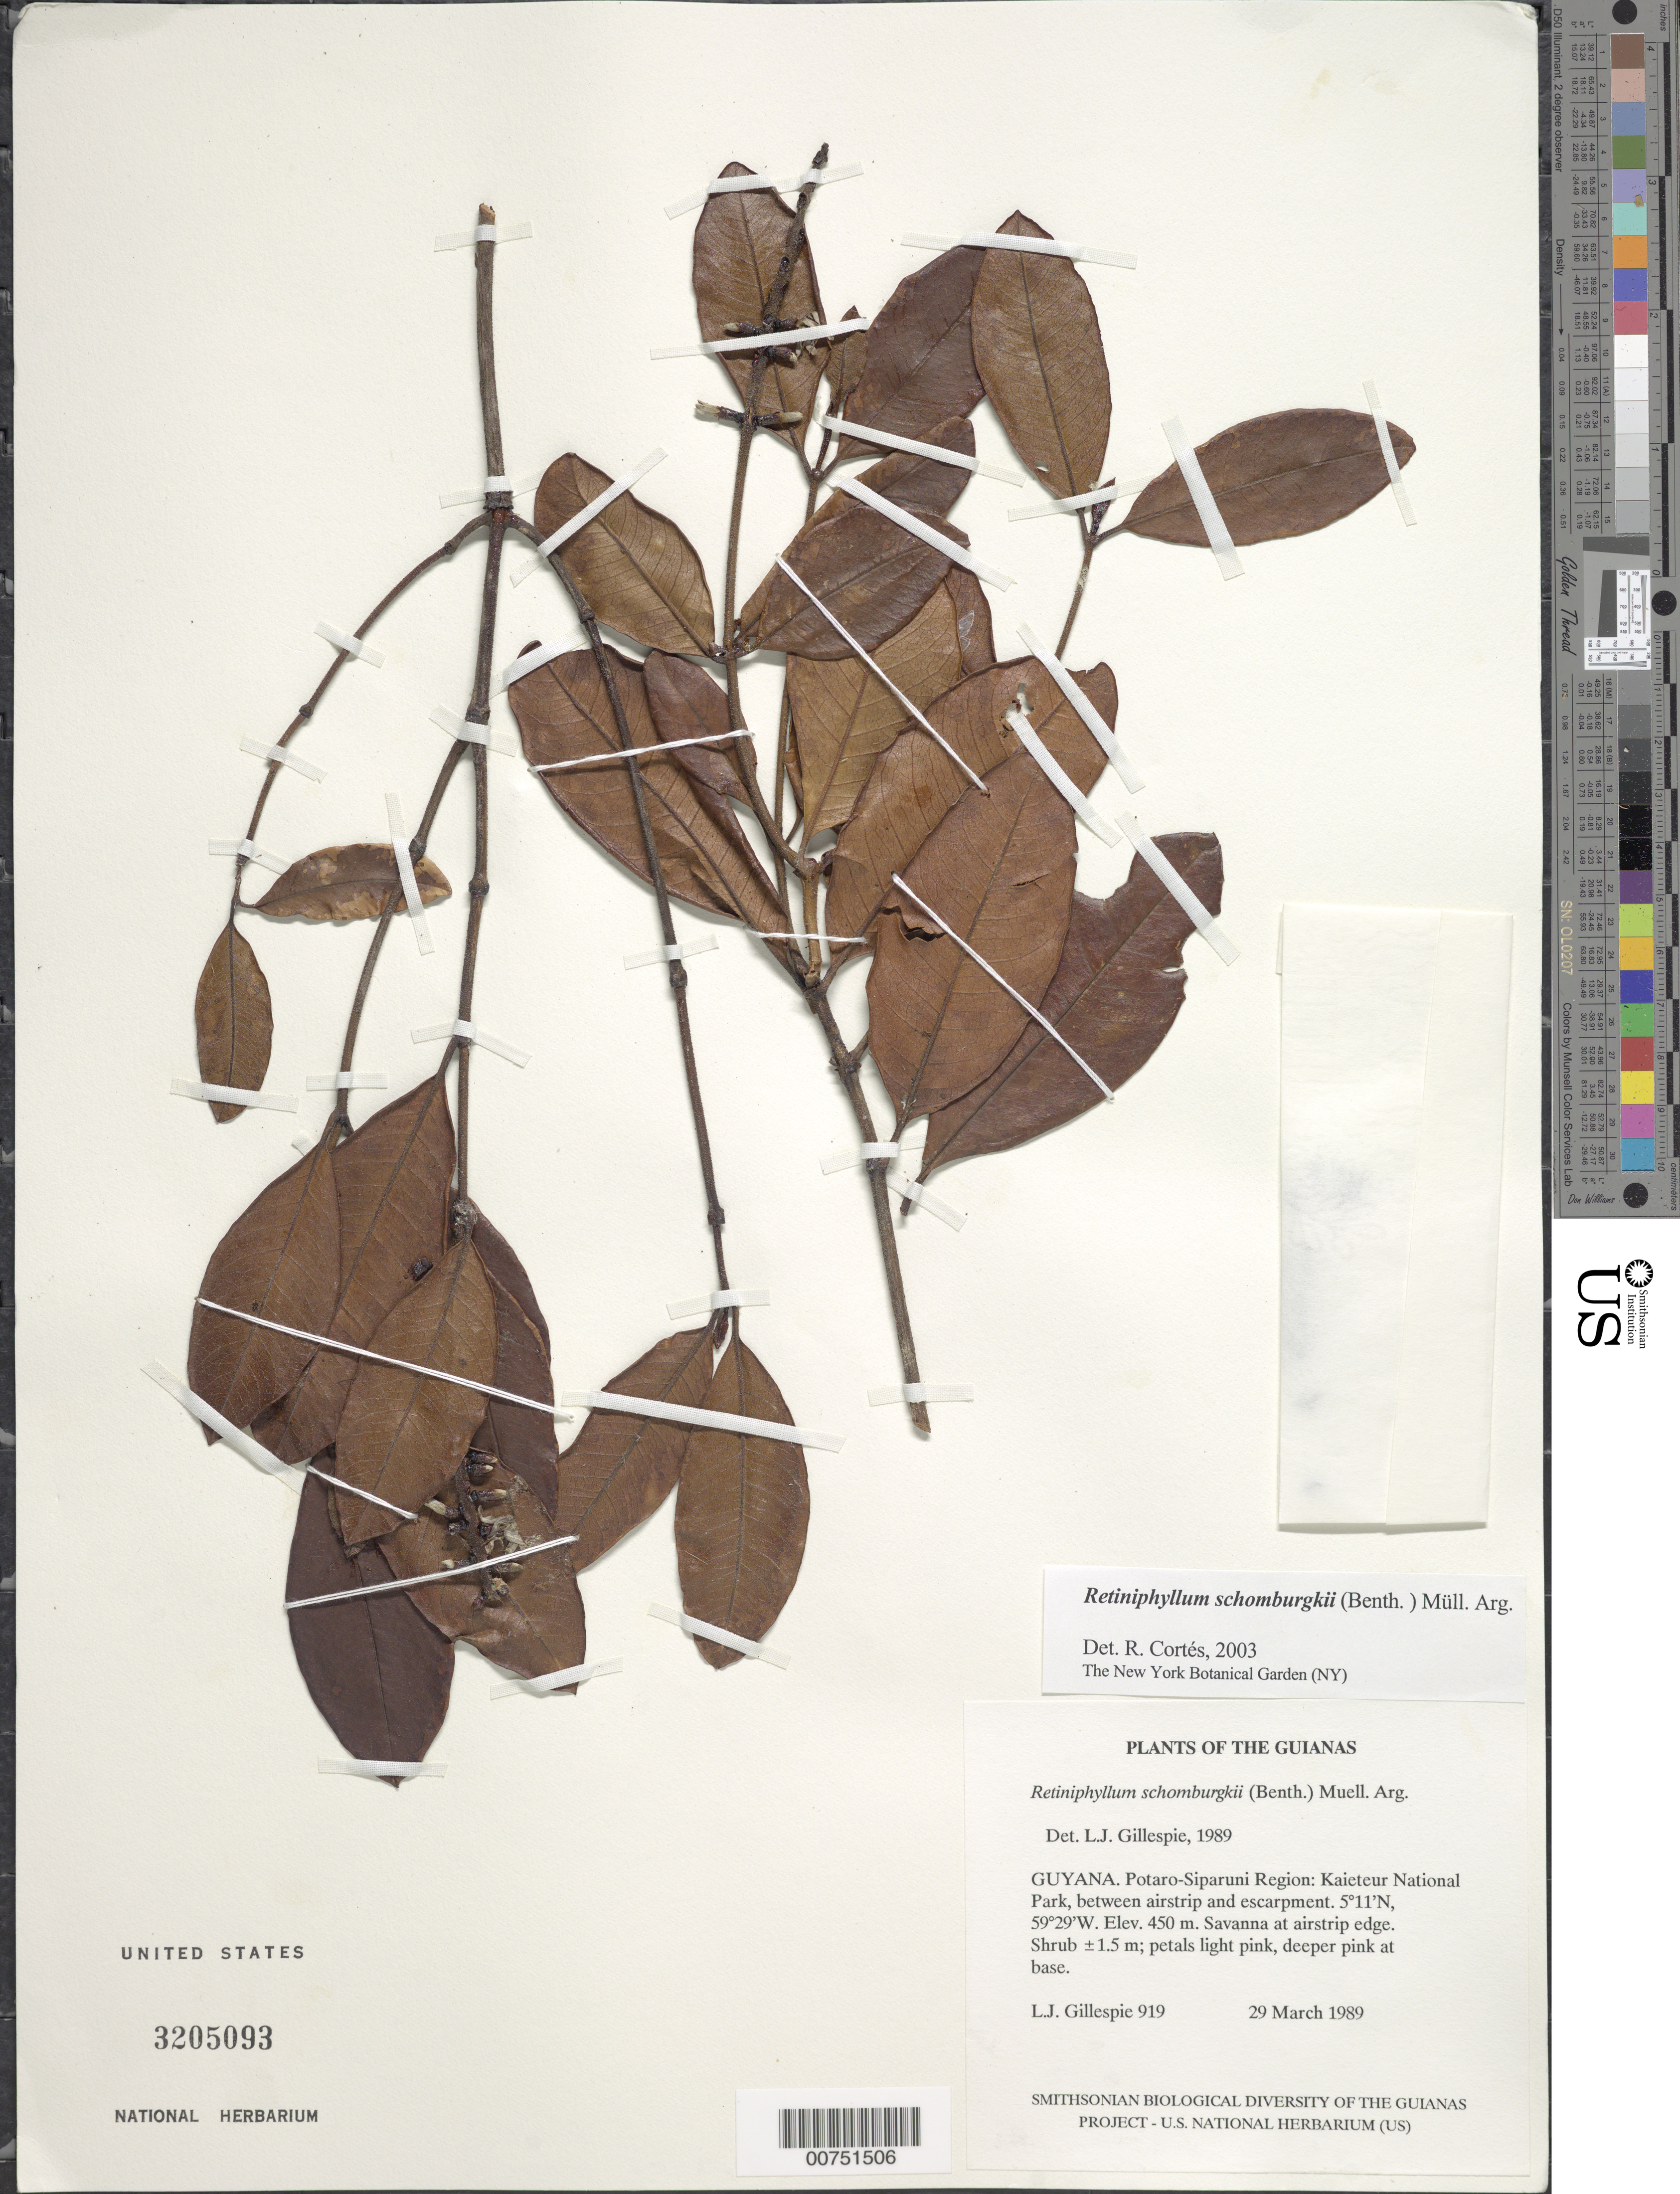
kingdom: Plantae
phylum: Tracheophyta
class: Magnoliopsida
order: Gentianales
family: Rubiaceae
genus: Retiniphyllum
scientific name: Retiniphyllum schomburgkii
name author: (Benth.) Müll. Arg.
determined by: Cortes R., G.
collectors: L. J. Gillespie & H. Persaud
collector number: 919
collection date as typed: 29 March 1989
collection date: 1989-03-29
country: Guyana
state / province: Potaro-Siparuni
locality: Kaieteur National Park, between airstrip and escarpment. ENE of airstrip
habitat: Savanna at airstrip edge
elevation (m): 450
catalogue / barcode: US 3205093